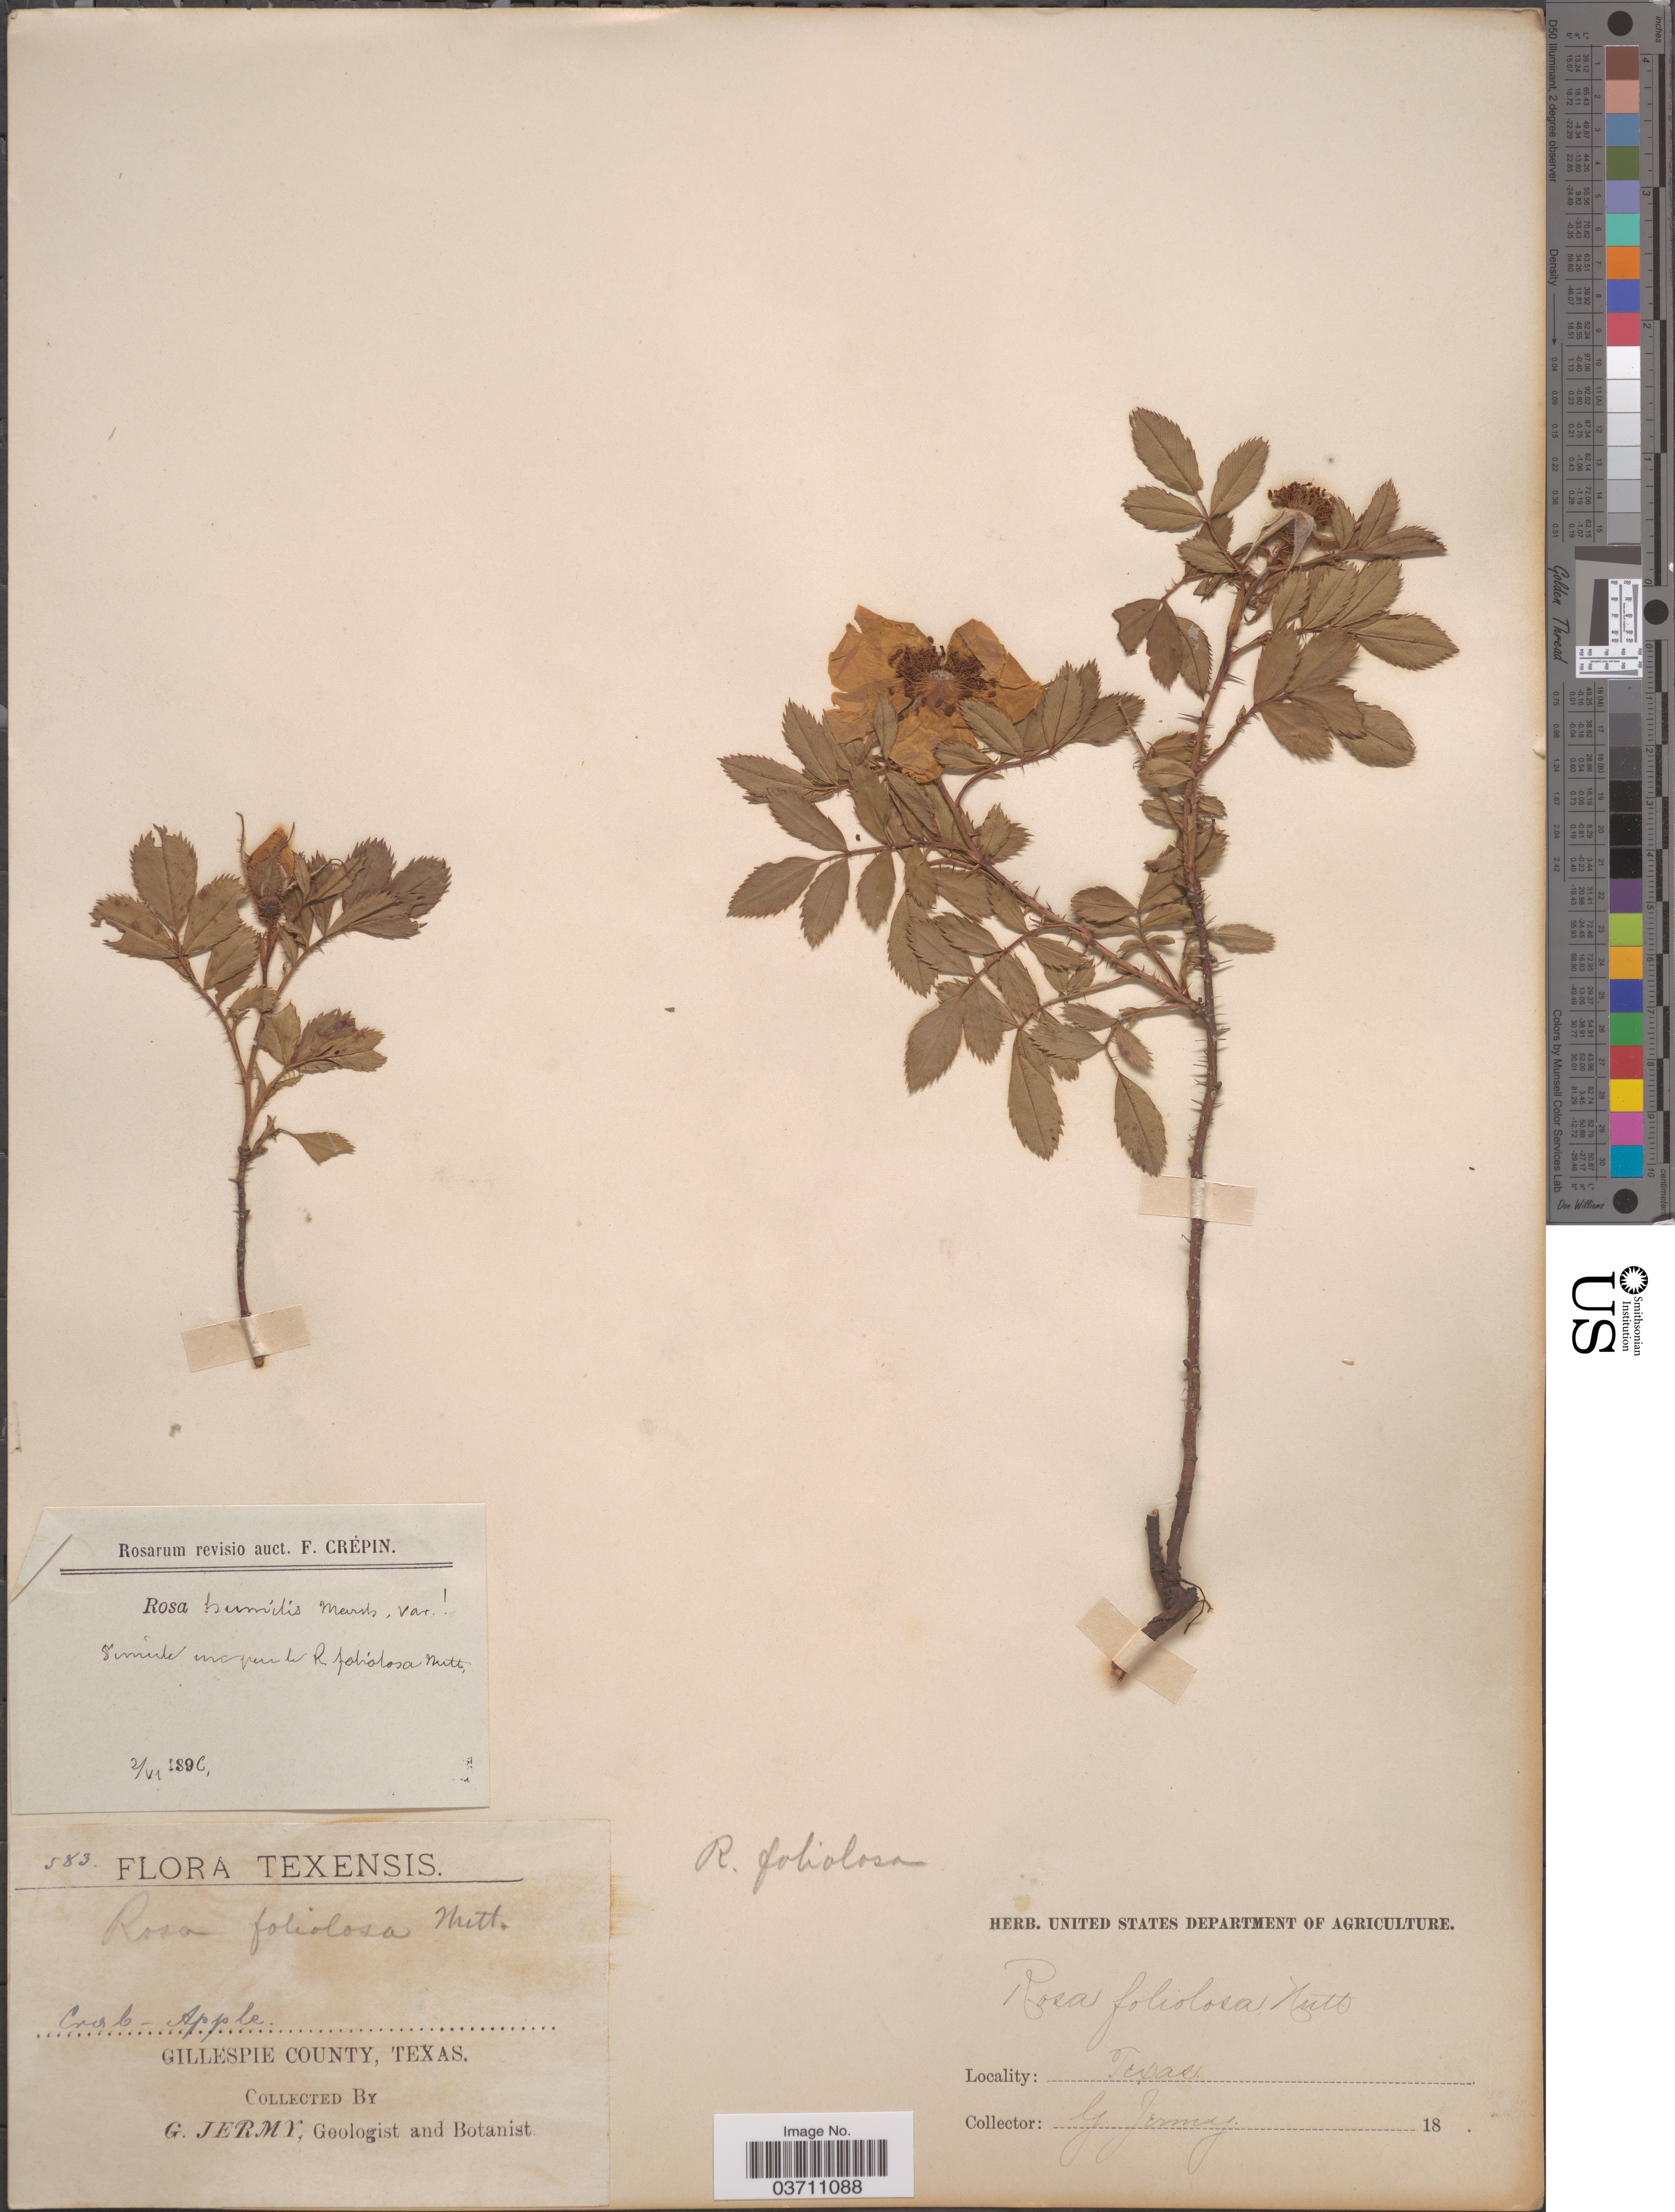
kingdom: Plantae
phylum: Tracheophyta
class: Magnoliopsida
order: Rosales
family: Rosaceae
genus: Rosa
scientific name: Rosa foliolosa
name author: Nutt.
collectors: G. Jermy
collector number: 583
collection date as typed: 18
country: United States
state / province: Texas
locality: Gillespie County.